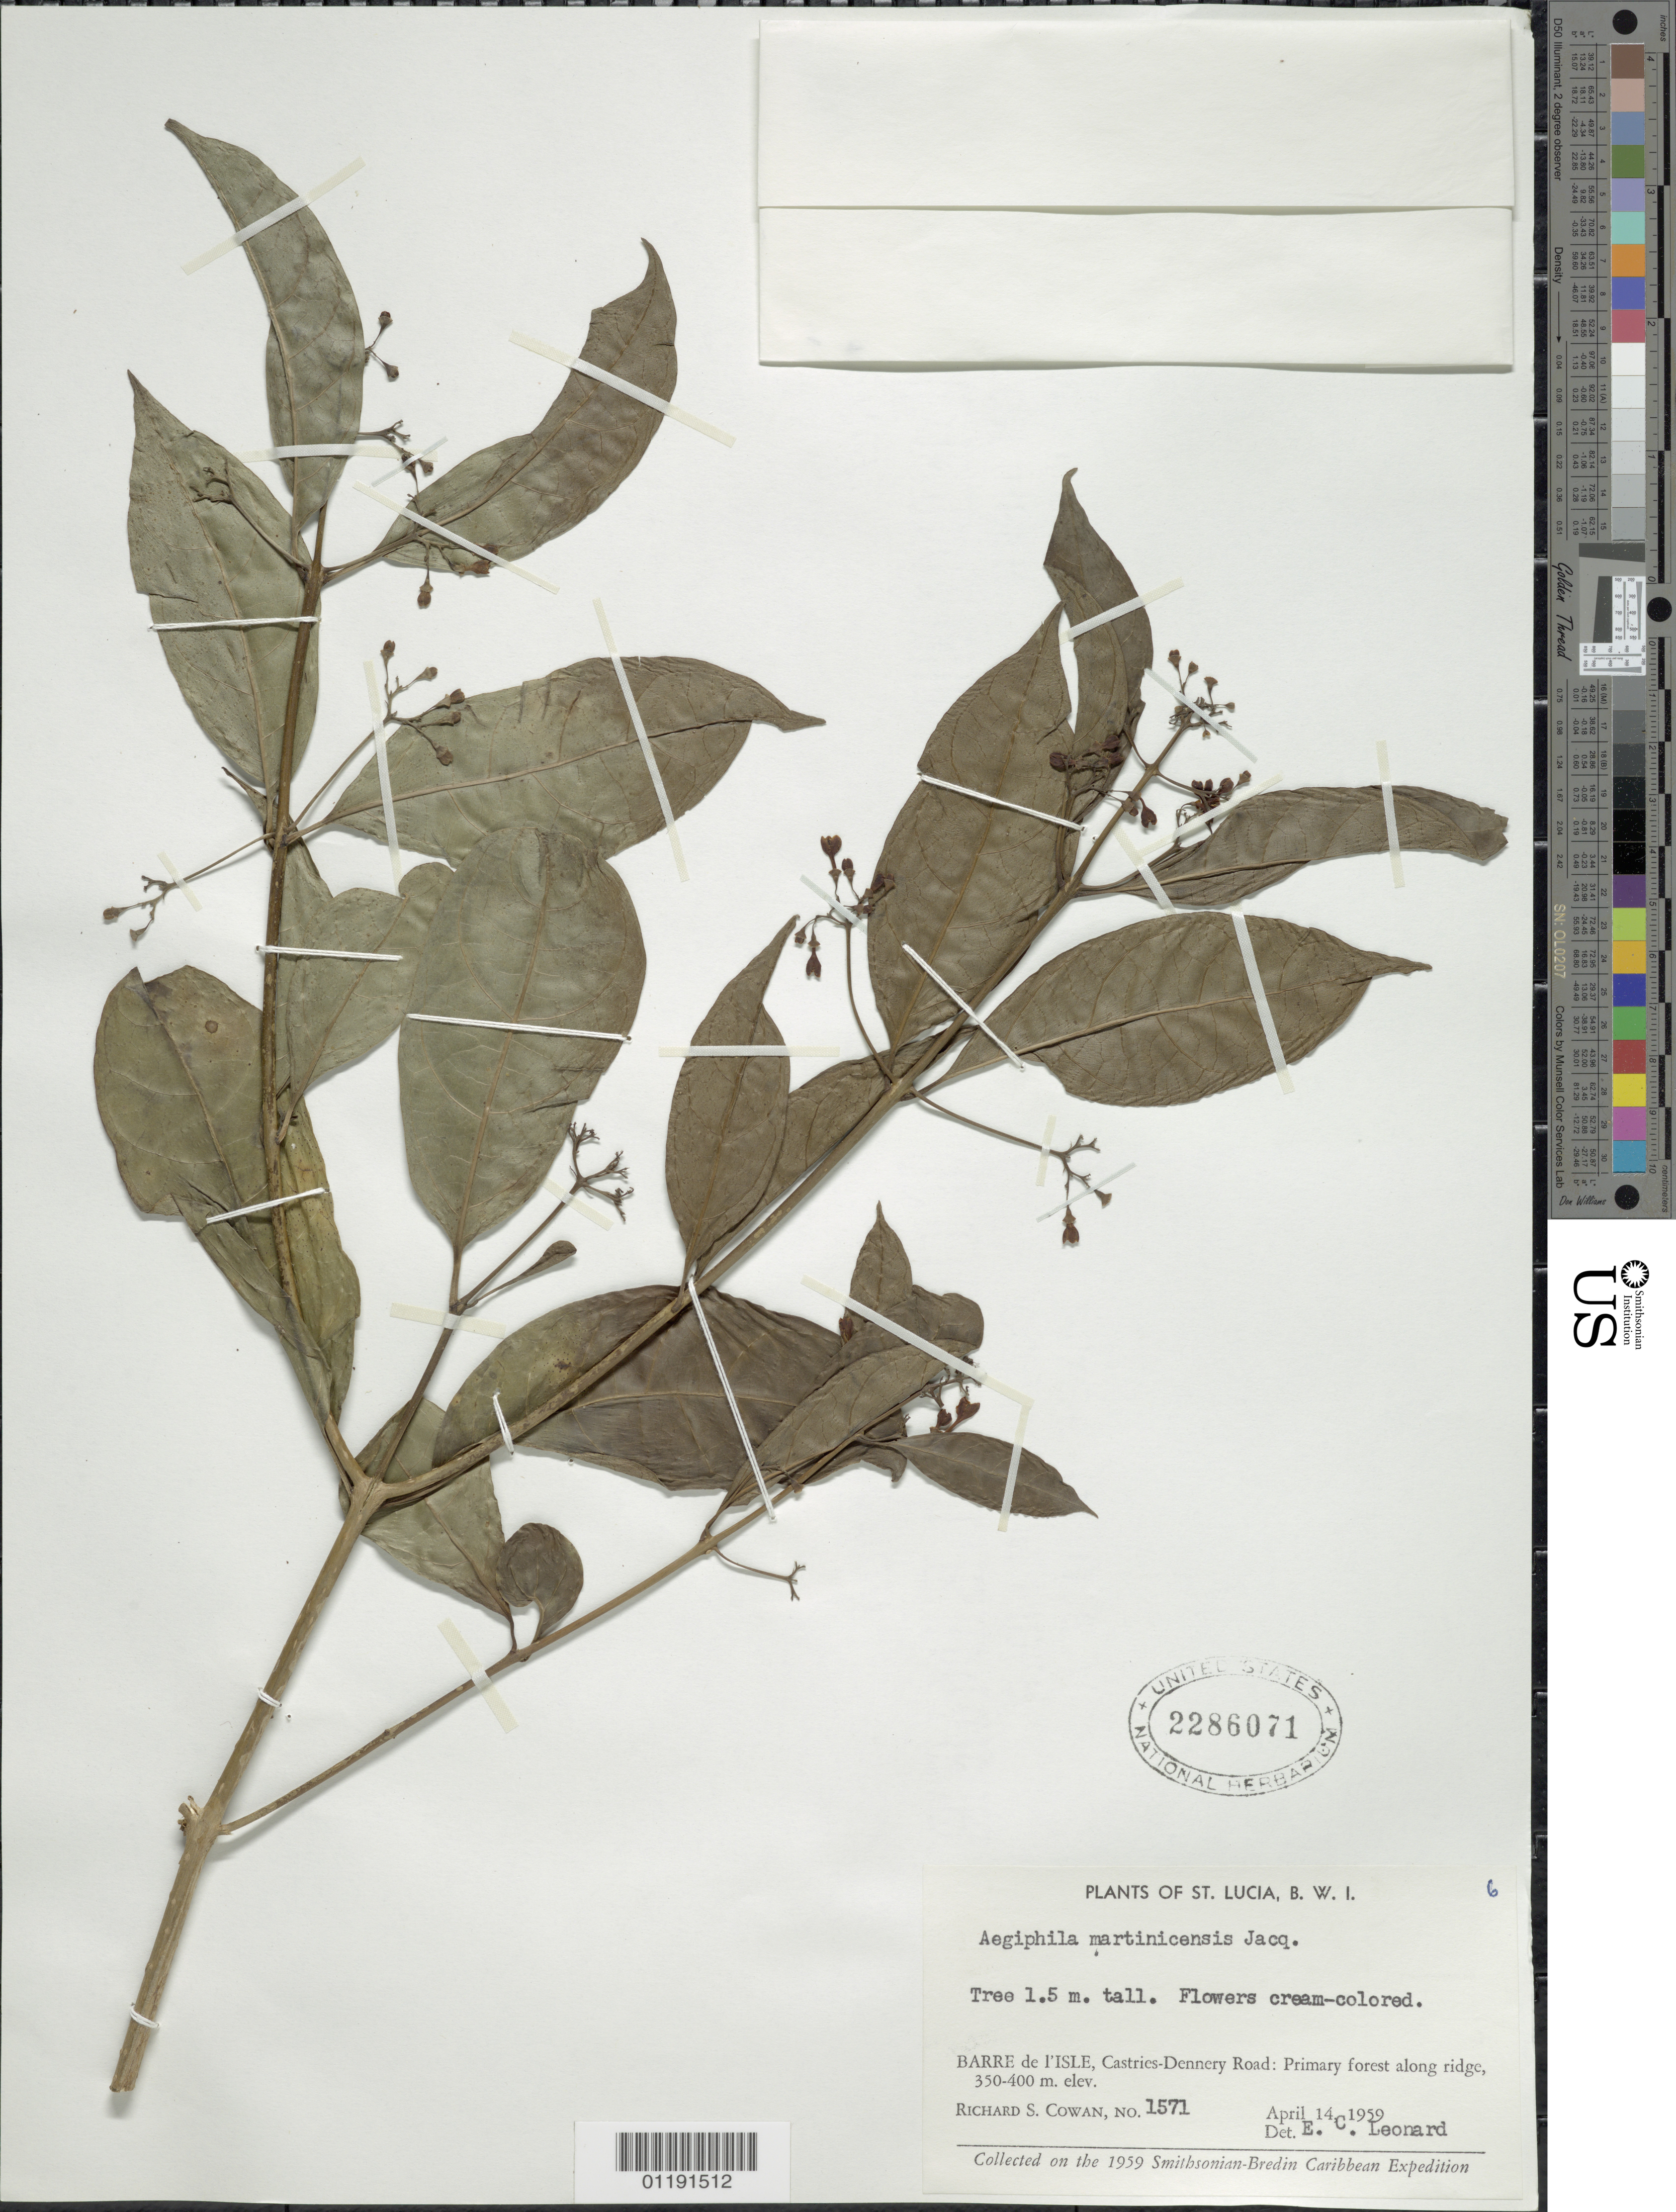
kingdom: Plantae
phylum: Tracheophyta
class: Magnoliopsida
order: Lamiales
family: Lamiaceae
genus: Aegiphila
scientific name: Aegiphila martinicensis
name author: Jacq.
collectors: R. S. Cowan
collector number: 1571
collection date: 1959-04-14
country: St. Lucia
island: Saint Lucia Island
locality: Barre de L'isle, Castries-Dennery Road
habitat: Primary forest along ridges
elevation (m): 350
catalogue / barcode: US 2286071